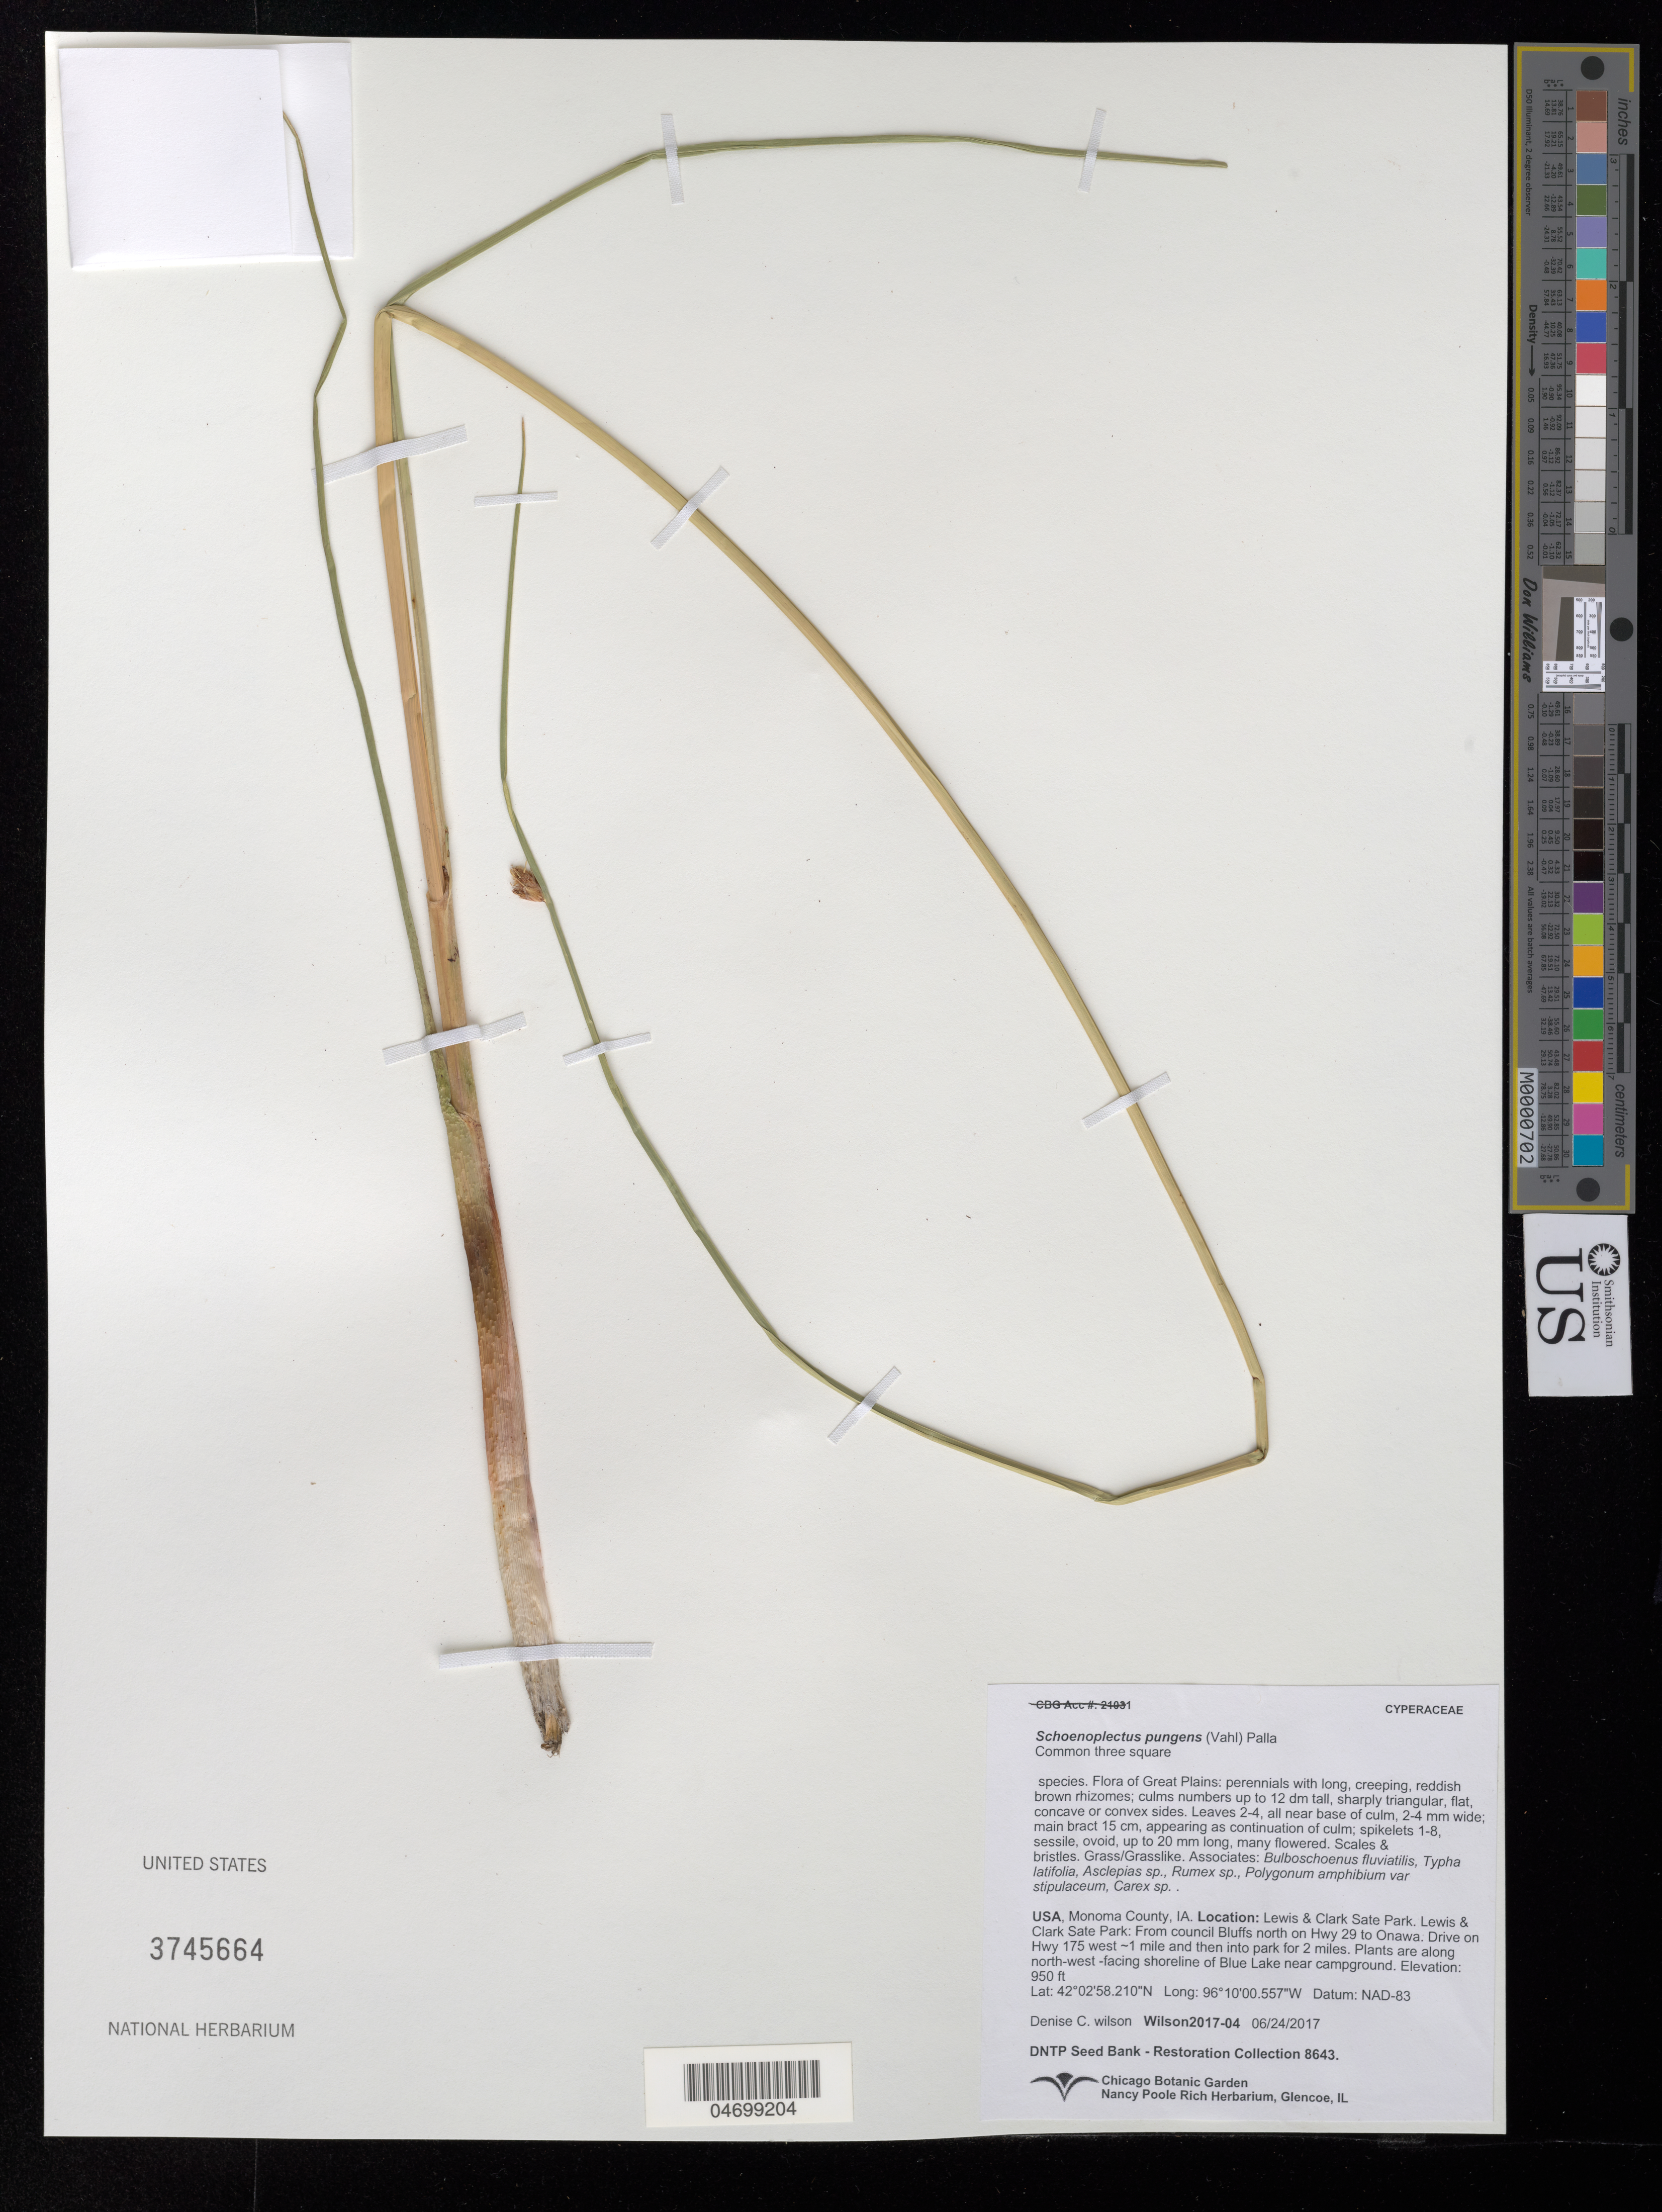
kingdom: Plantae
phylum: Tracheophyta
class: Liliopsida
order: Poales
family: Cyperaceae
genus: Schoenoplectus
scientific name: Schoenoplectus pungens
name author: (Vahl) Palla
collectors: D. Wilson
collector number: Wilson2017-04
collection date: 2017-06-24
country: United States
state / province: Iowa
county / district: Monona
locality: Lewis and Clark State Park, shoreline of Blue Lake near campground.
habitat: With Typha latifolia, Asclepias sp., Rumex sp., Carex sp., etc.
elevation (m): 290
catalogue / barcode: US 3745664